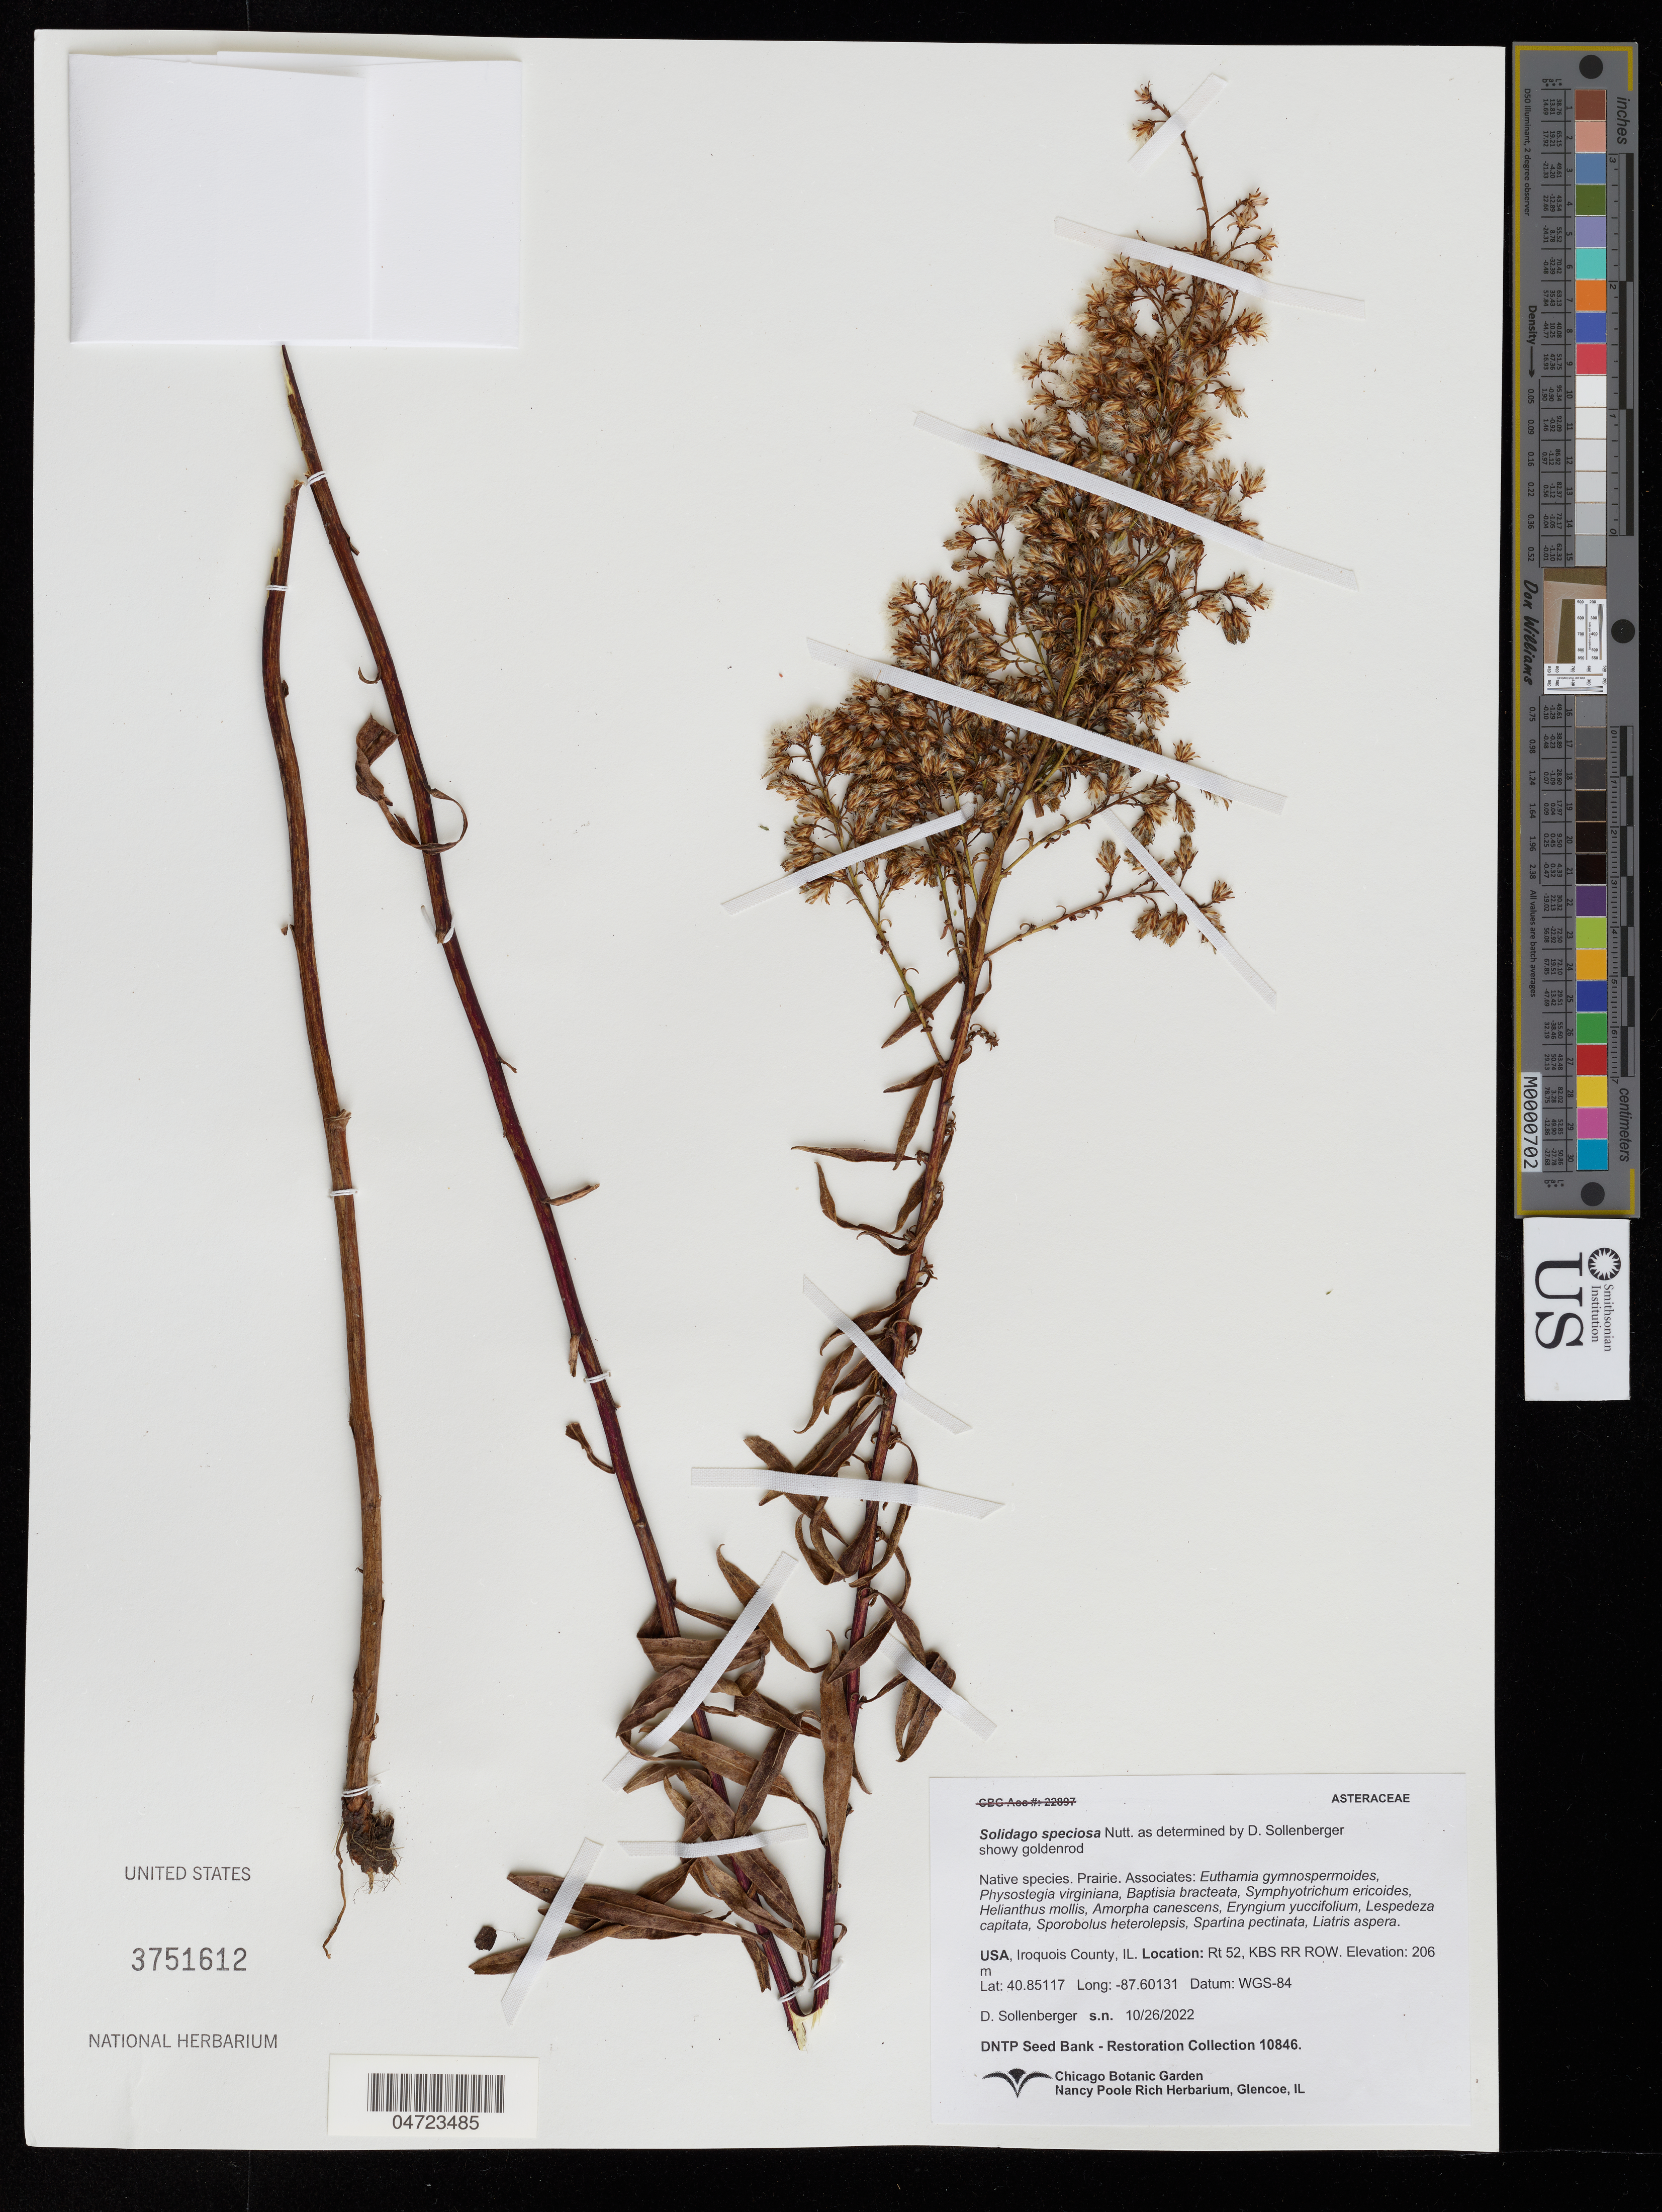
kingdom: Plantae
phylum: Tracheophyta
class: Magnoliopsida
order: Asterales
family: Asteraceae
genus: Solidago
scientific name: Solidago speciosa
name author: Nutt.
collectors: D. Sollenberger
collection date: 2022-10-26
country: United States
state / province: Illinois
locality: Iroquois County, IL. Rt 52, KBS RR ROW.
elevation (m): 206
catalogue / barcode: US 3751612